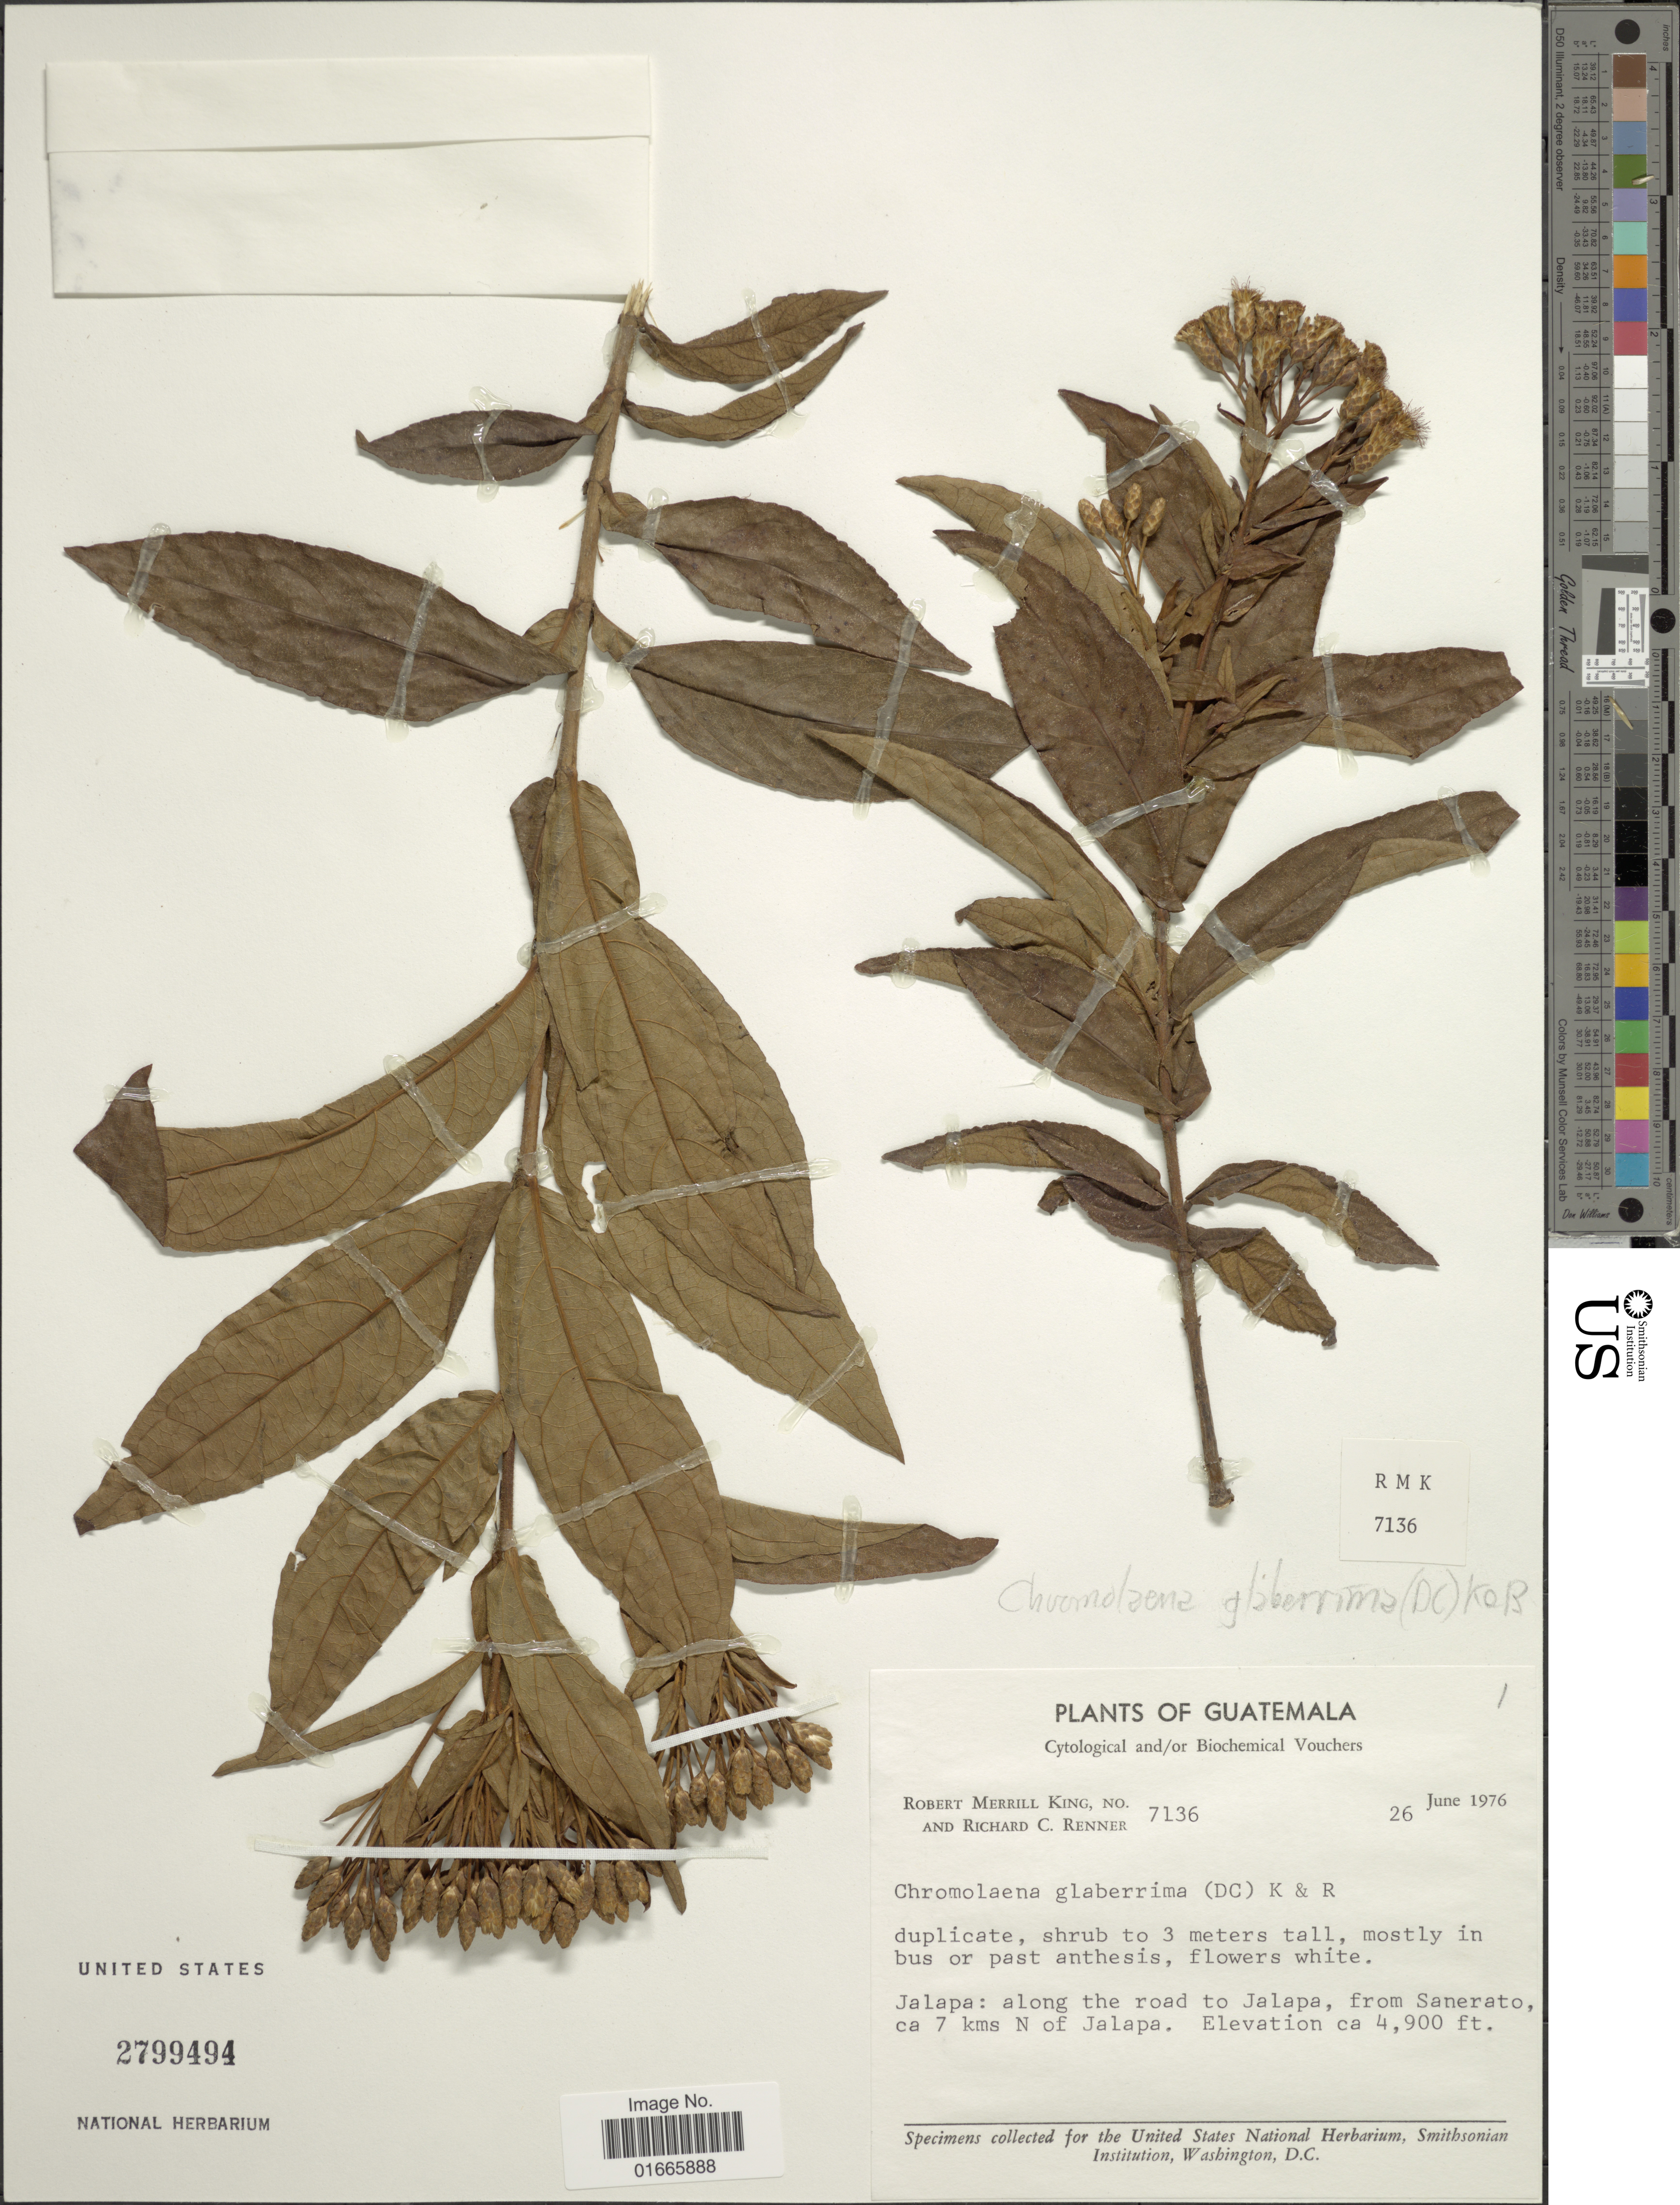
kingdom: Plantae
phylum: Tracheophyta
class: Magnoliopsida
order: Asterales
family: Asteraceae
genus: Chromolaena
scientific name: Chromolaena glaberrima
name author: (DC.) R.M. King & H. Rob.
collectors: R. M. King & R. C. Renner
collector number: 7136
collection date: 1976-06-26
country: Guatemala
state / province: Jalapa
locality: Jalapa : along the road to Jalapa, from Sanerato, ca 7 kms N of Jalapa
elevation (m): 1494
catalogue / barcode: US 2799494